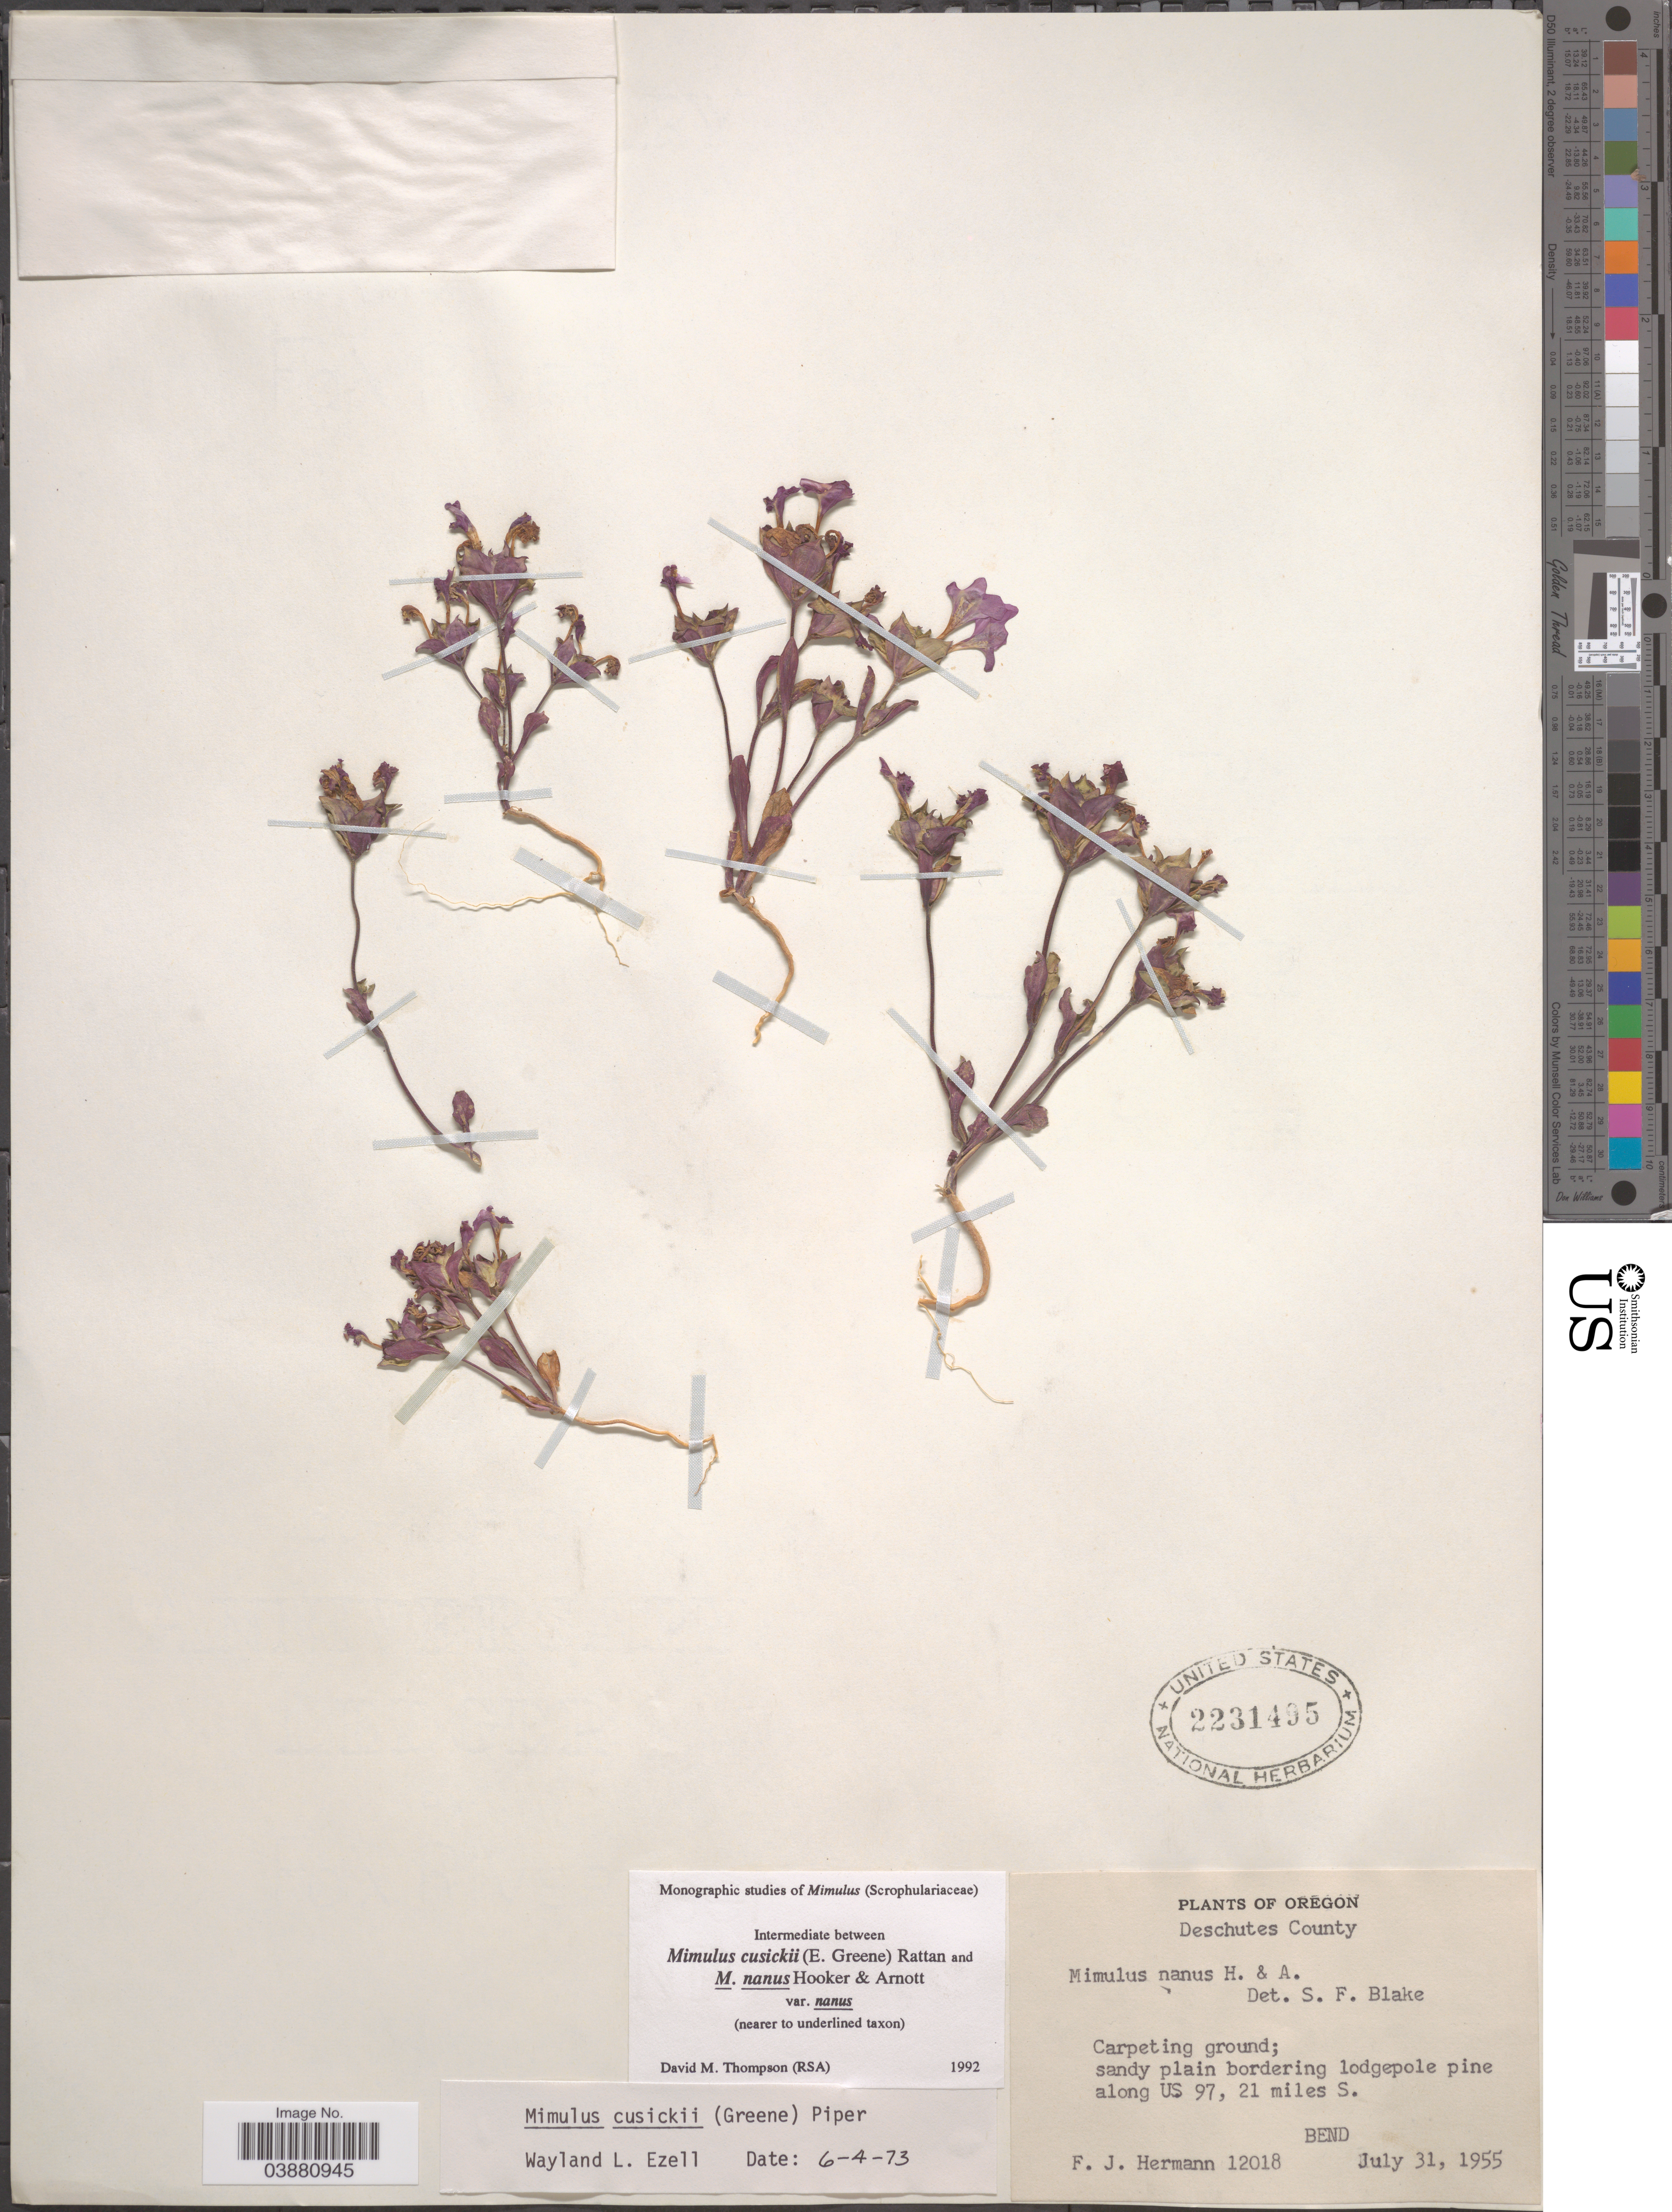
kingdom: Plantae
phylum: Tracheophyta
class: Magnoliopsida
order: Lamiales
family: Phrymaceae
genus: Mimulus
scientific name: Mimulus cusickii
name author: (Greene) Piper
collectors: F. J. Hermann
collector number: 12018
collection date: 1955-07-31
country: United States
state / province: Oregon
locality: Deschutes County. Carpeting ground; sandy plain bordering lodgepole pine along US 97, 21 miles S. Bend.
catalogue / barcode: US 2231495